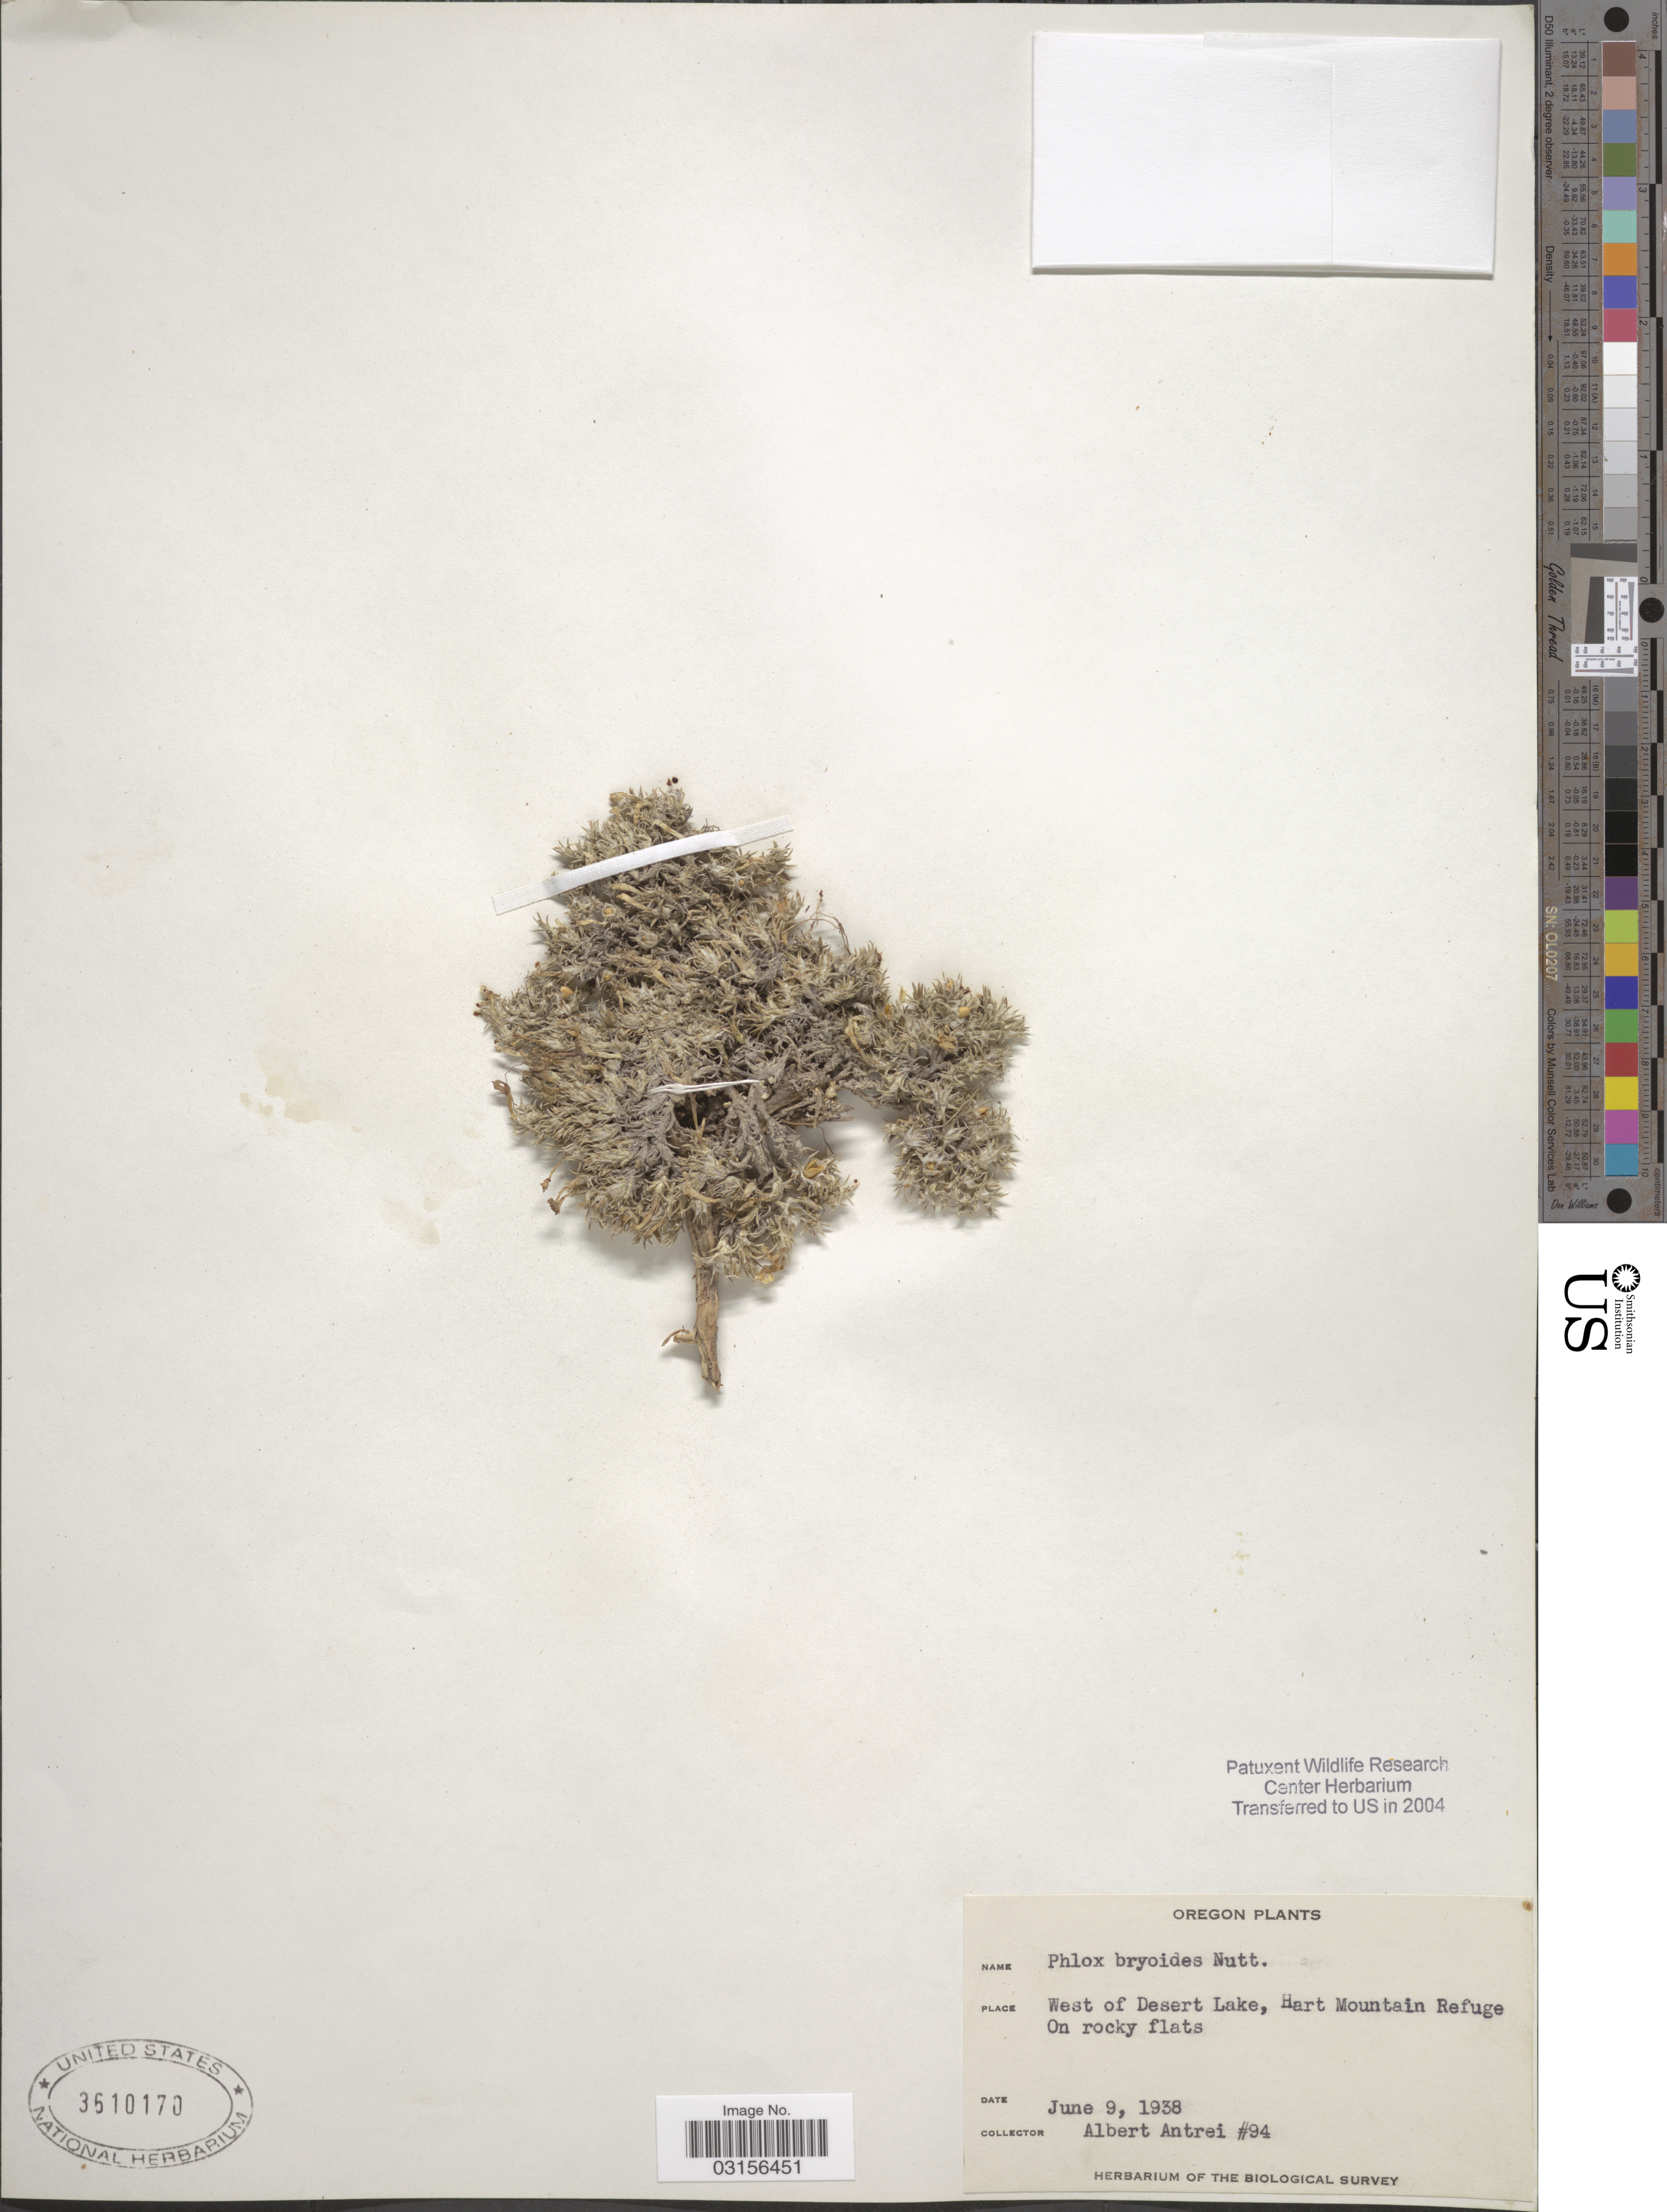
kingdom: Plantae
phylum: Tracheophyta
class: Magnoliopsida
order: Ericales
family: Polemoniaceae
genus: Phlox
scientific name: Phlox hoodii subsp. canescens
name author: (Torr. & A. Gray) Wherry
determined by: Mayfield, M. H.; Ferguson, C. J.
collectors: A. Antrei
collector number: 94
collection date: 1938-06-09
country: United States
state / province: Oregon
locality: West of Desert Lake, Hart Mountain Refuge.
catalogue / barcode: US 3610170